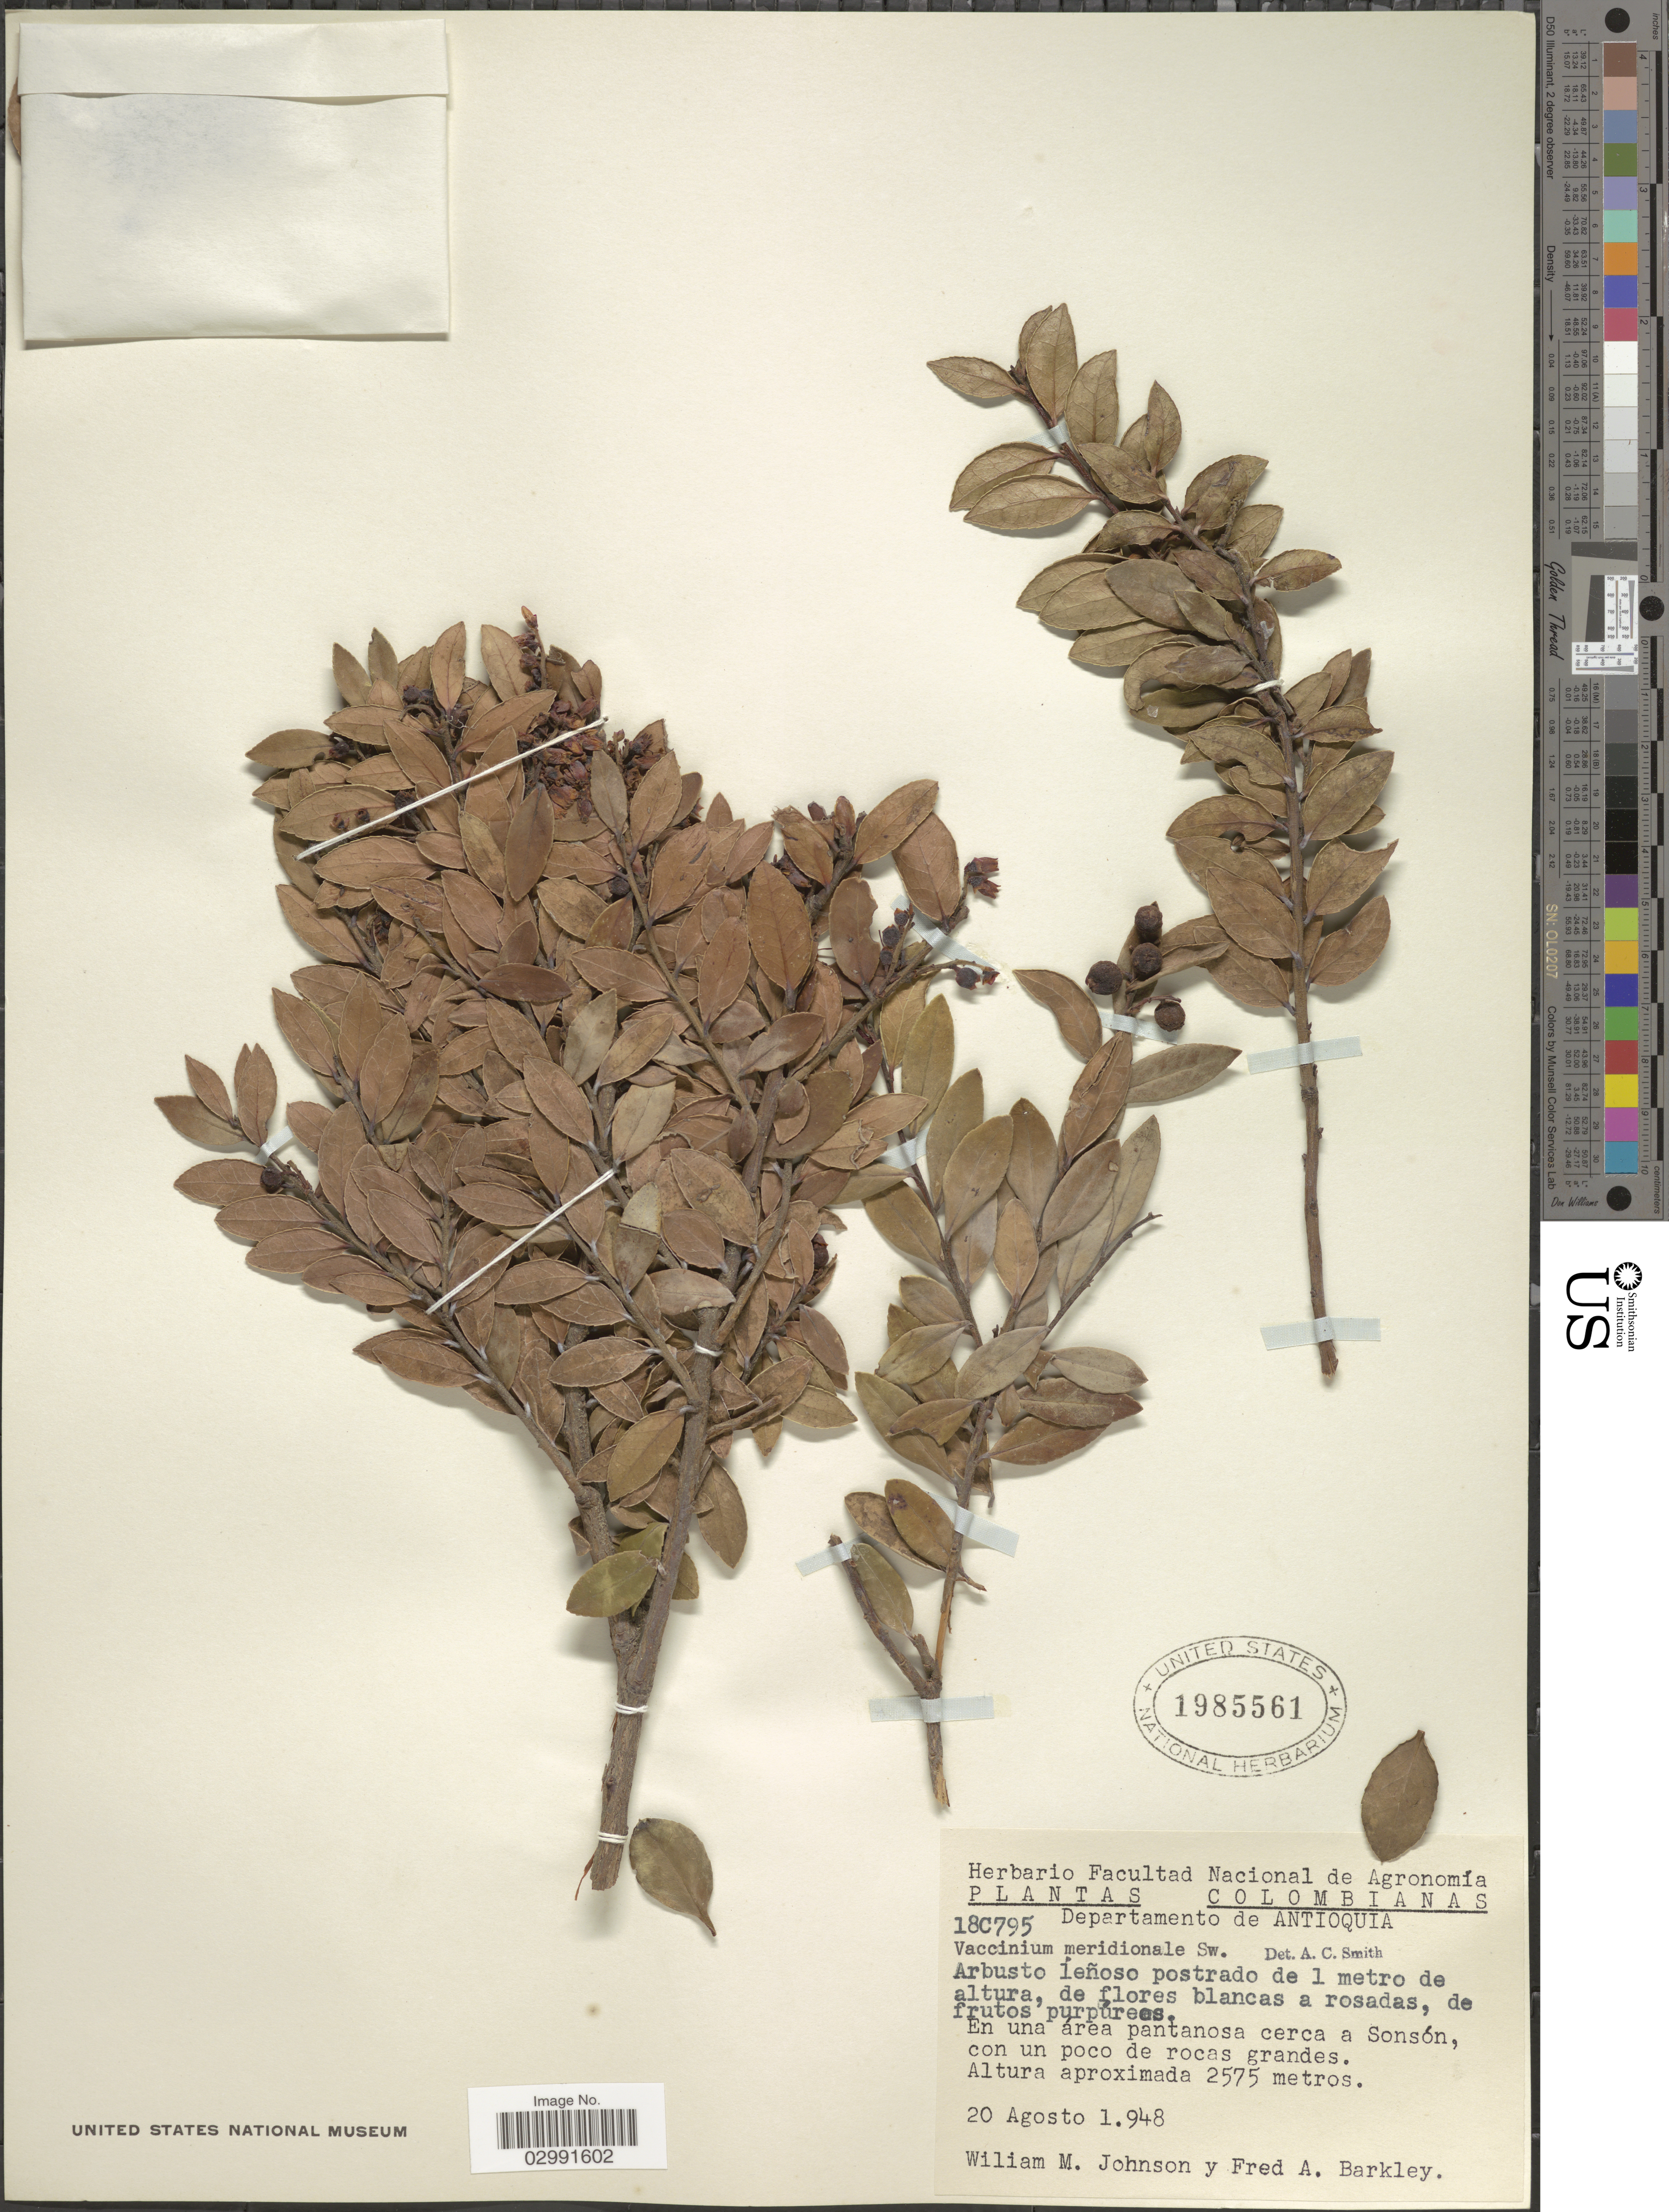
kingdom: Plantae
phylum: Tracheophyta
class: Magnoliopsida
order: Ericales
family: Ericaceae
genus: Vaccinium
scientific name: Vaccinium meridionale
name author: Sw.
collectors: W. M. Johnson & F. A. Barkley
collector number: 18C795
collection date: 1948-08-20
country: Colombia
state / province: Antioquia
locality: Departamento de Antioquia. En una área pantanosa cerca a Sonsón, con un poco de rocas grandes.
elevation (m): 2575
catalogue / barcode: US 1985561